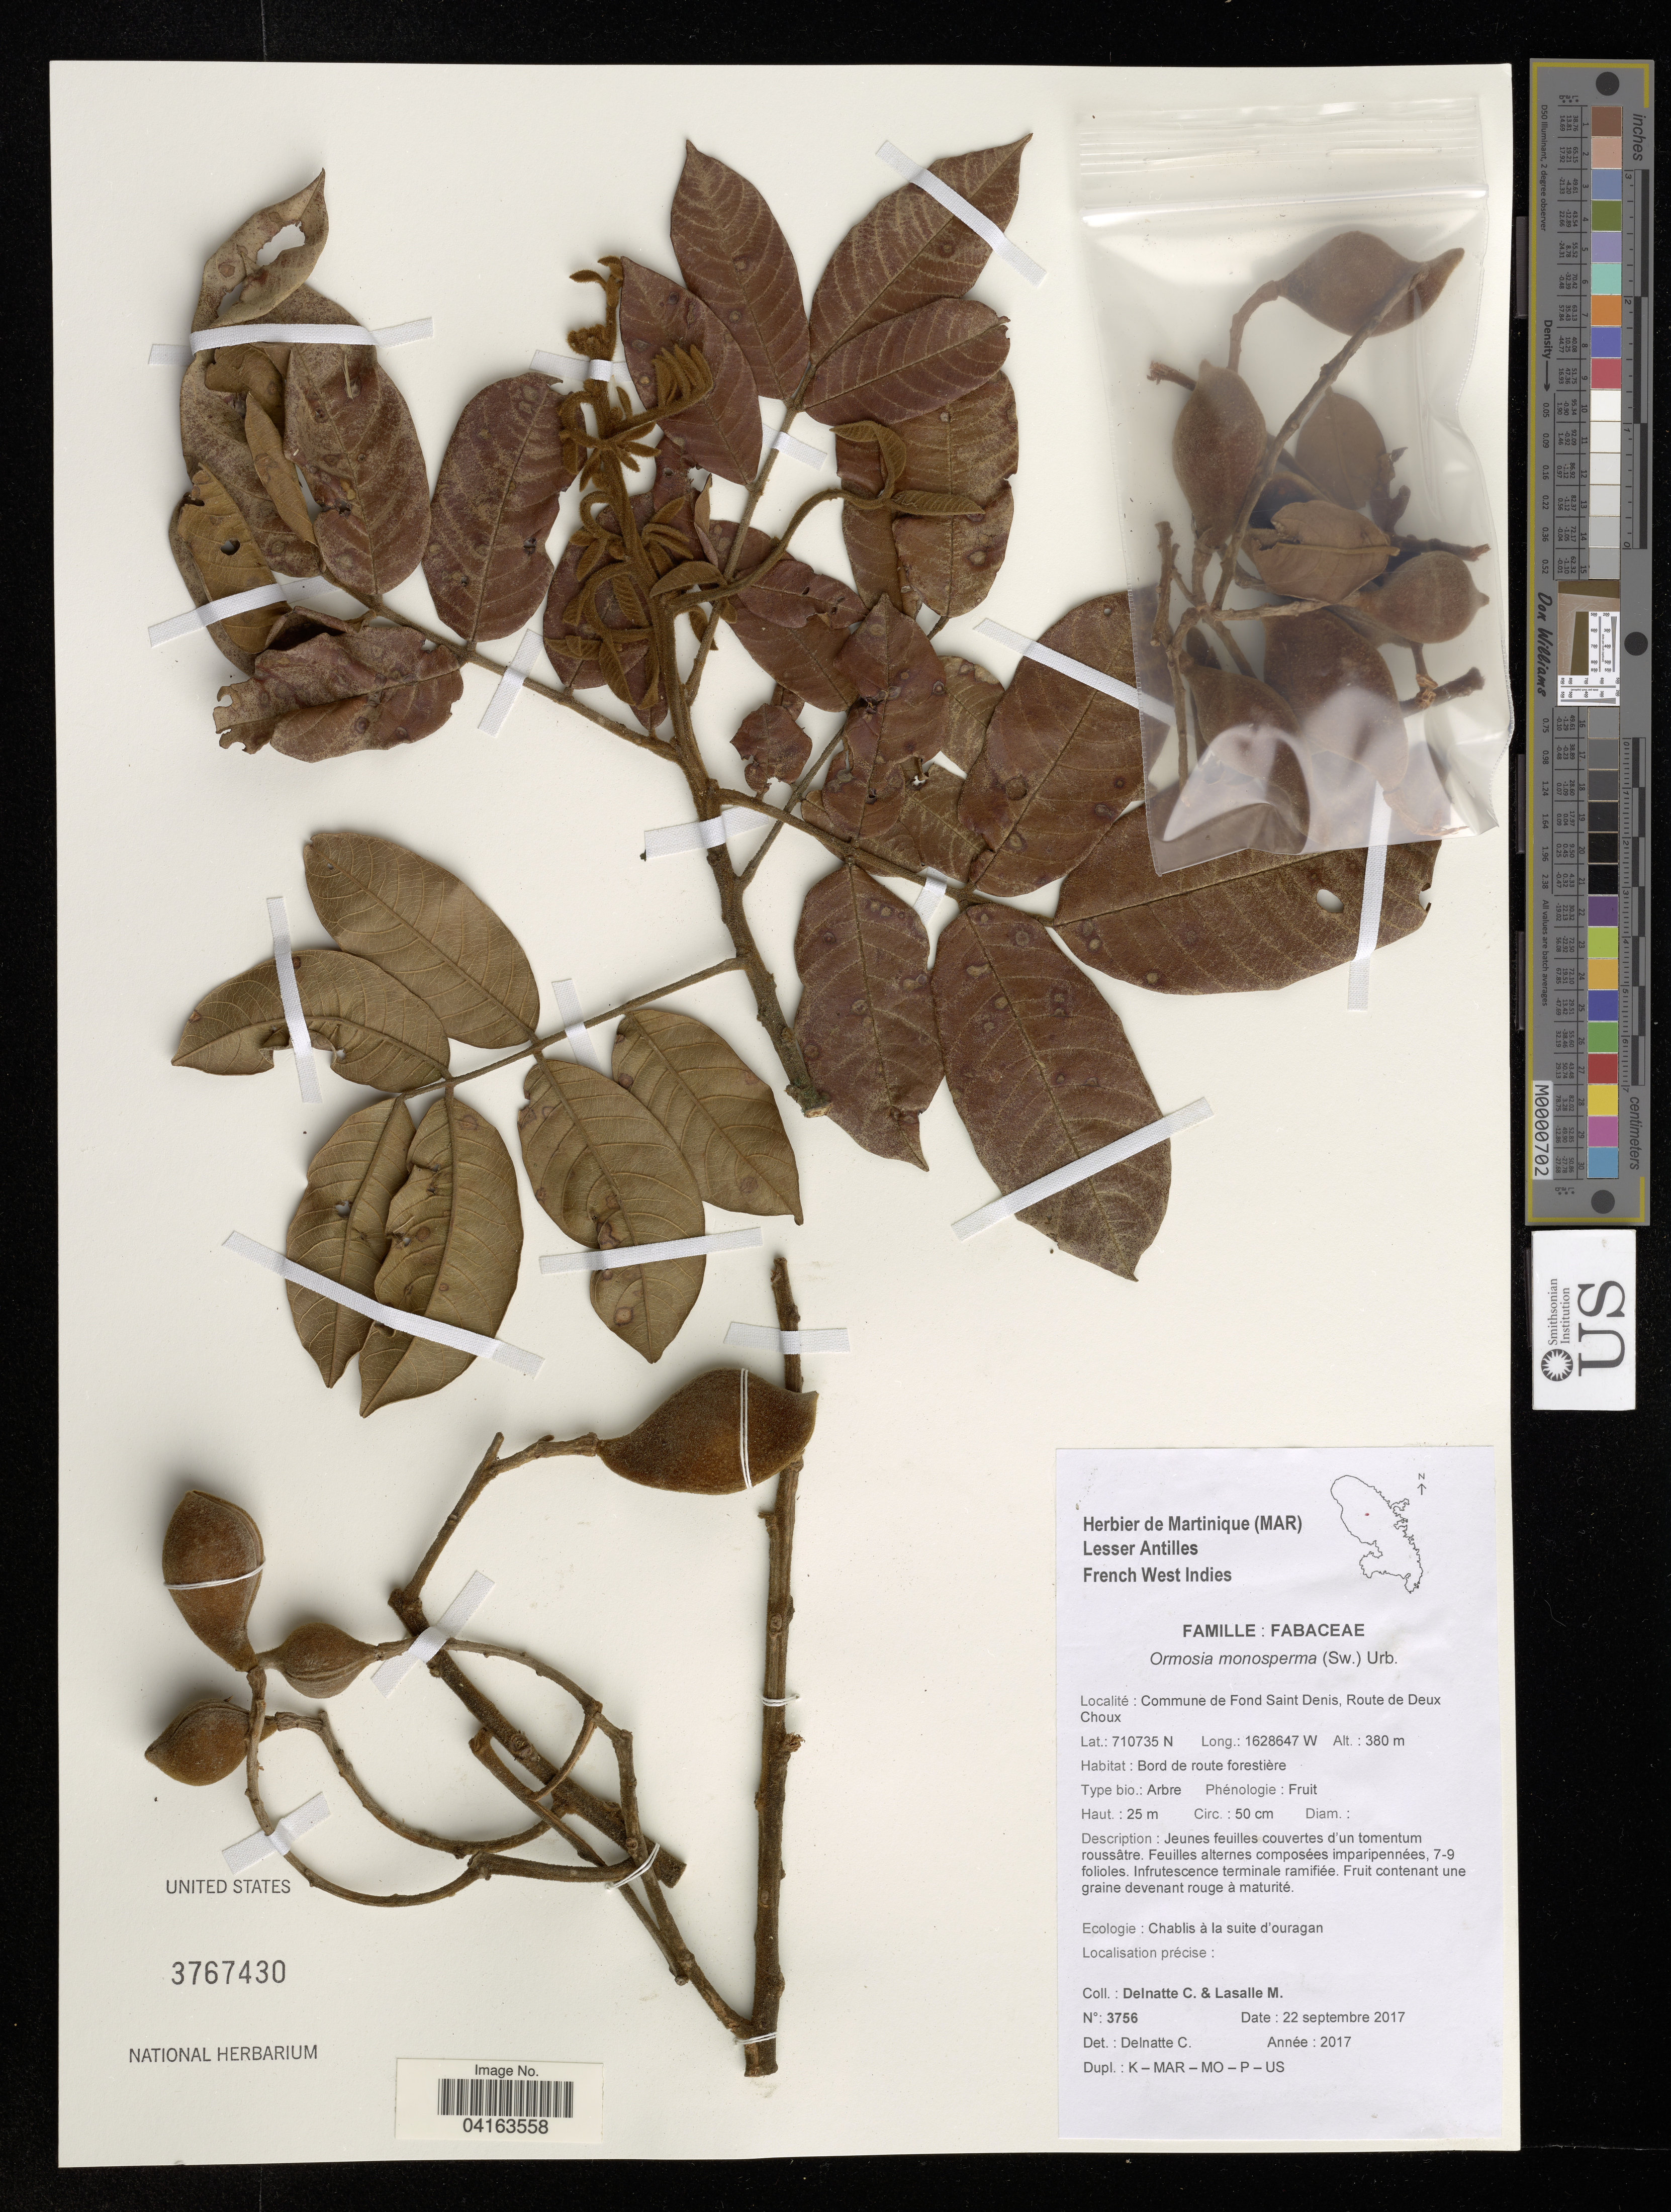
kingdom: Plantae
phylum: Tracheophyta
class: Magnoliopsida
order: Fabales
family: Fabaceae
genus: Ormosia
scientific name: Ormosia monosperma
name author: (Sw.) Urb.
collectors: C. Delnatte & M. Lasalle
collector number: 3756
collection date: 2017-09-22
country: Martinique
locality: Lesser Antilles. French West Indies. Commune de Fond Saint Denis, Route de Deux Choux.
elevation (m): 380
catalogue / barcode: US 3767430